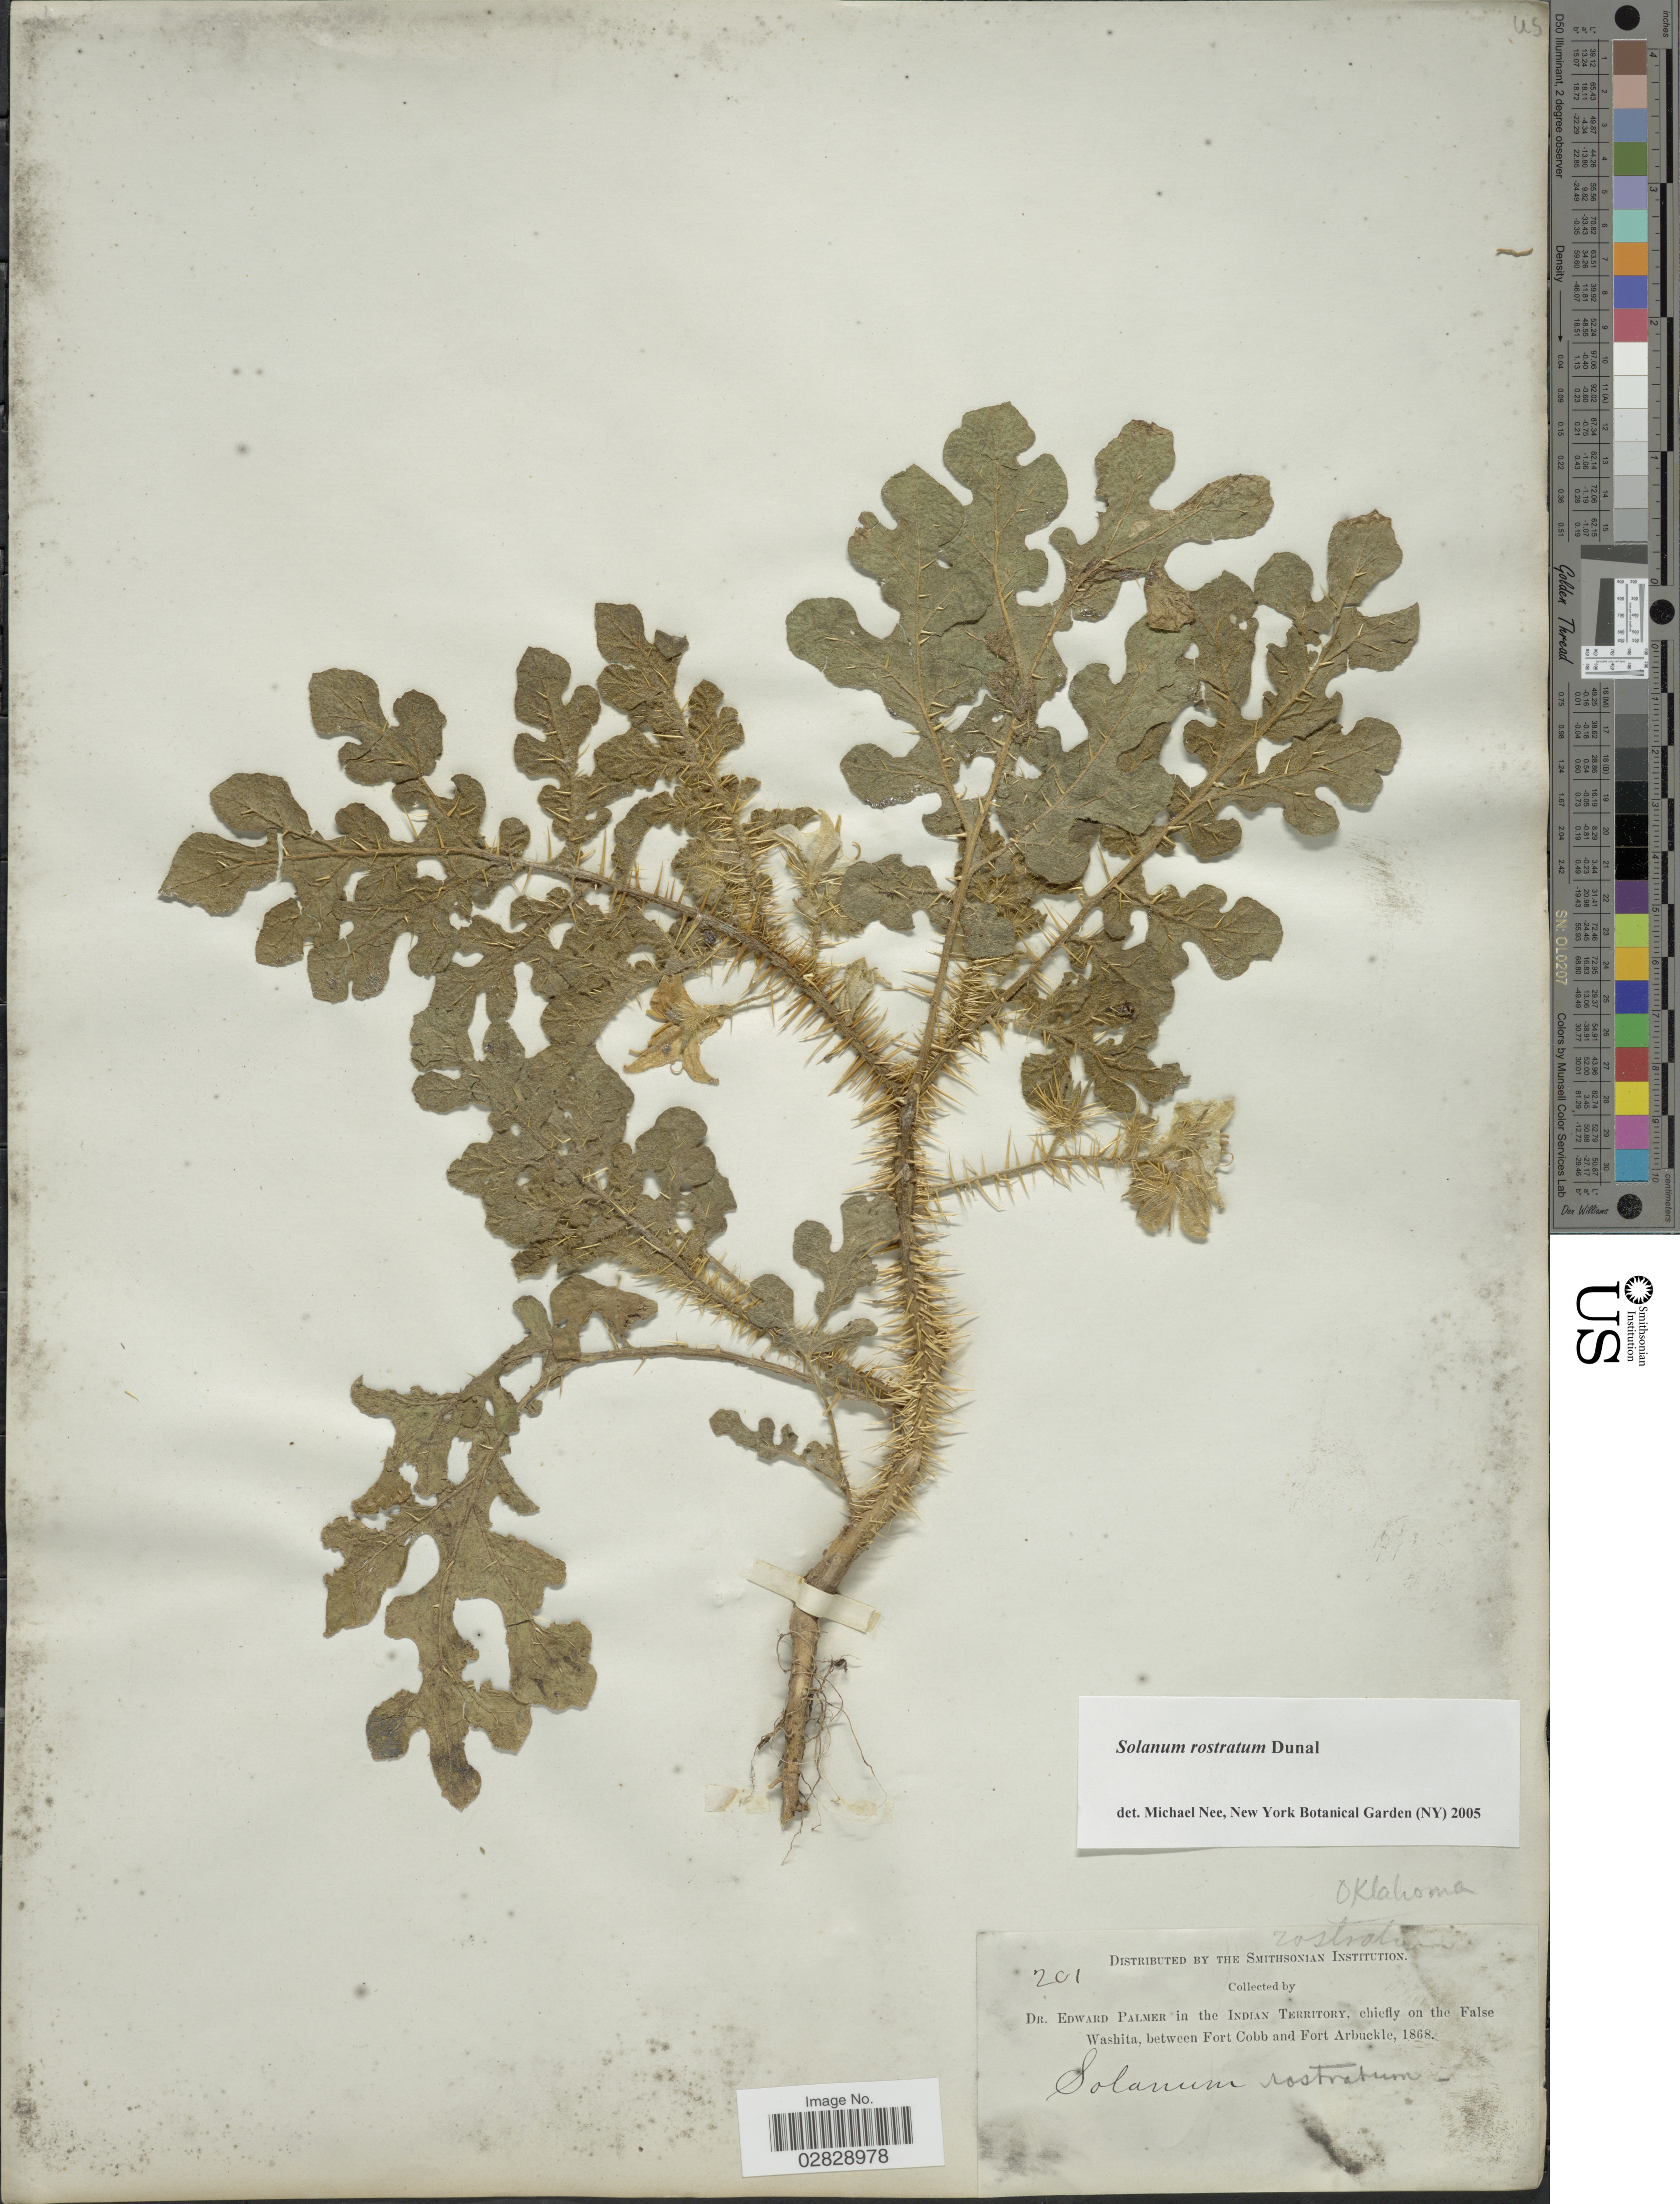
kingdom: Plantae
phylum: Tracheophyta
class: Magnoliopsida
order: Solanales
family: Solanaceae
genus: Solanum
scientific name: Solanum rostratum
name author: Dunal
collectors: E. Palmer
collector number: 201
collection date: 1868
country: United States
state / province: Oklahoma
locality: In the Indian Territory, chiefly on the False Washita, between Fort Cobb and Fort Arbuckle